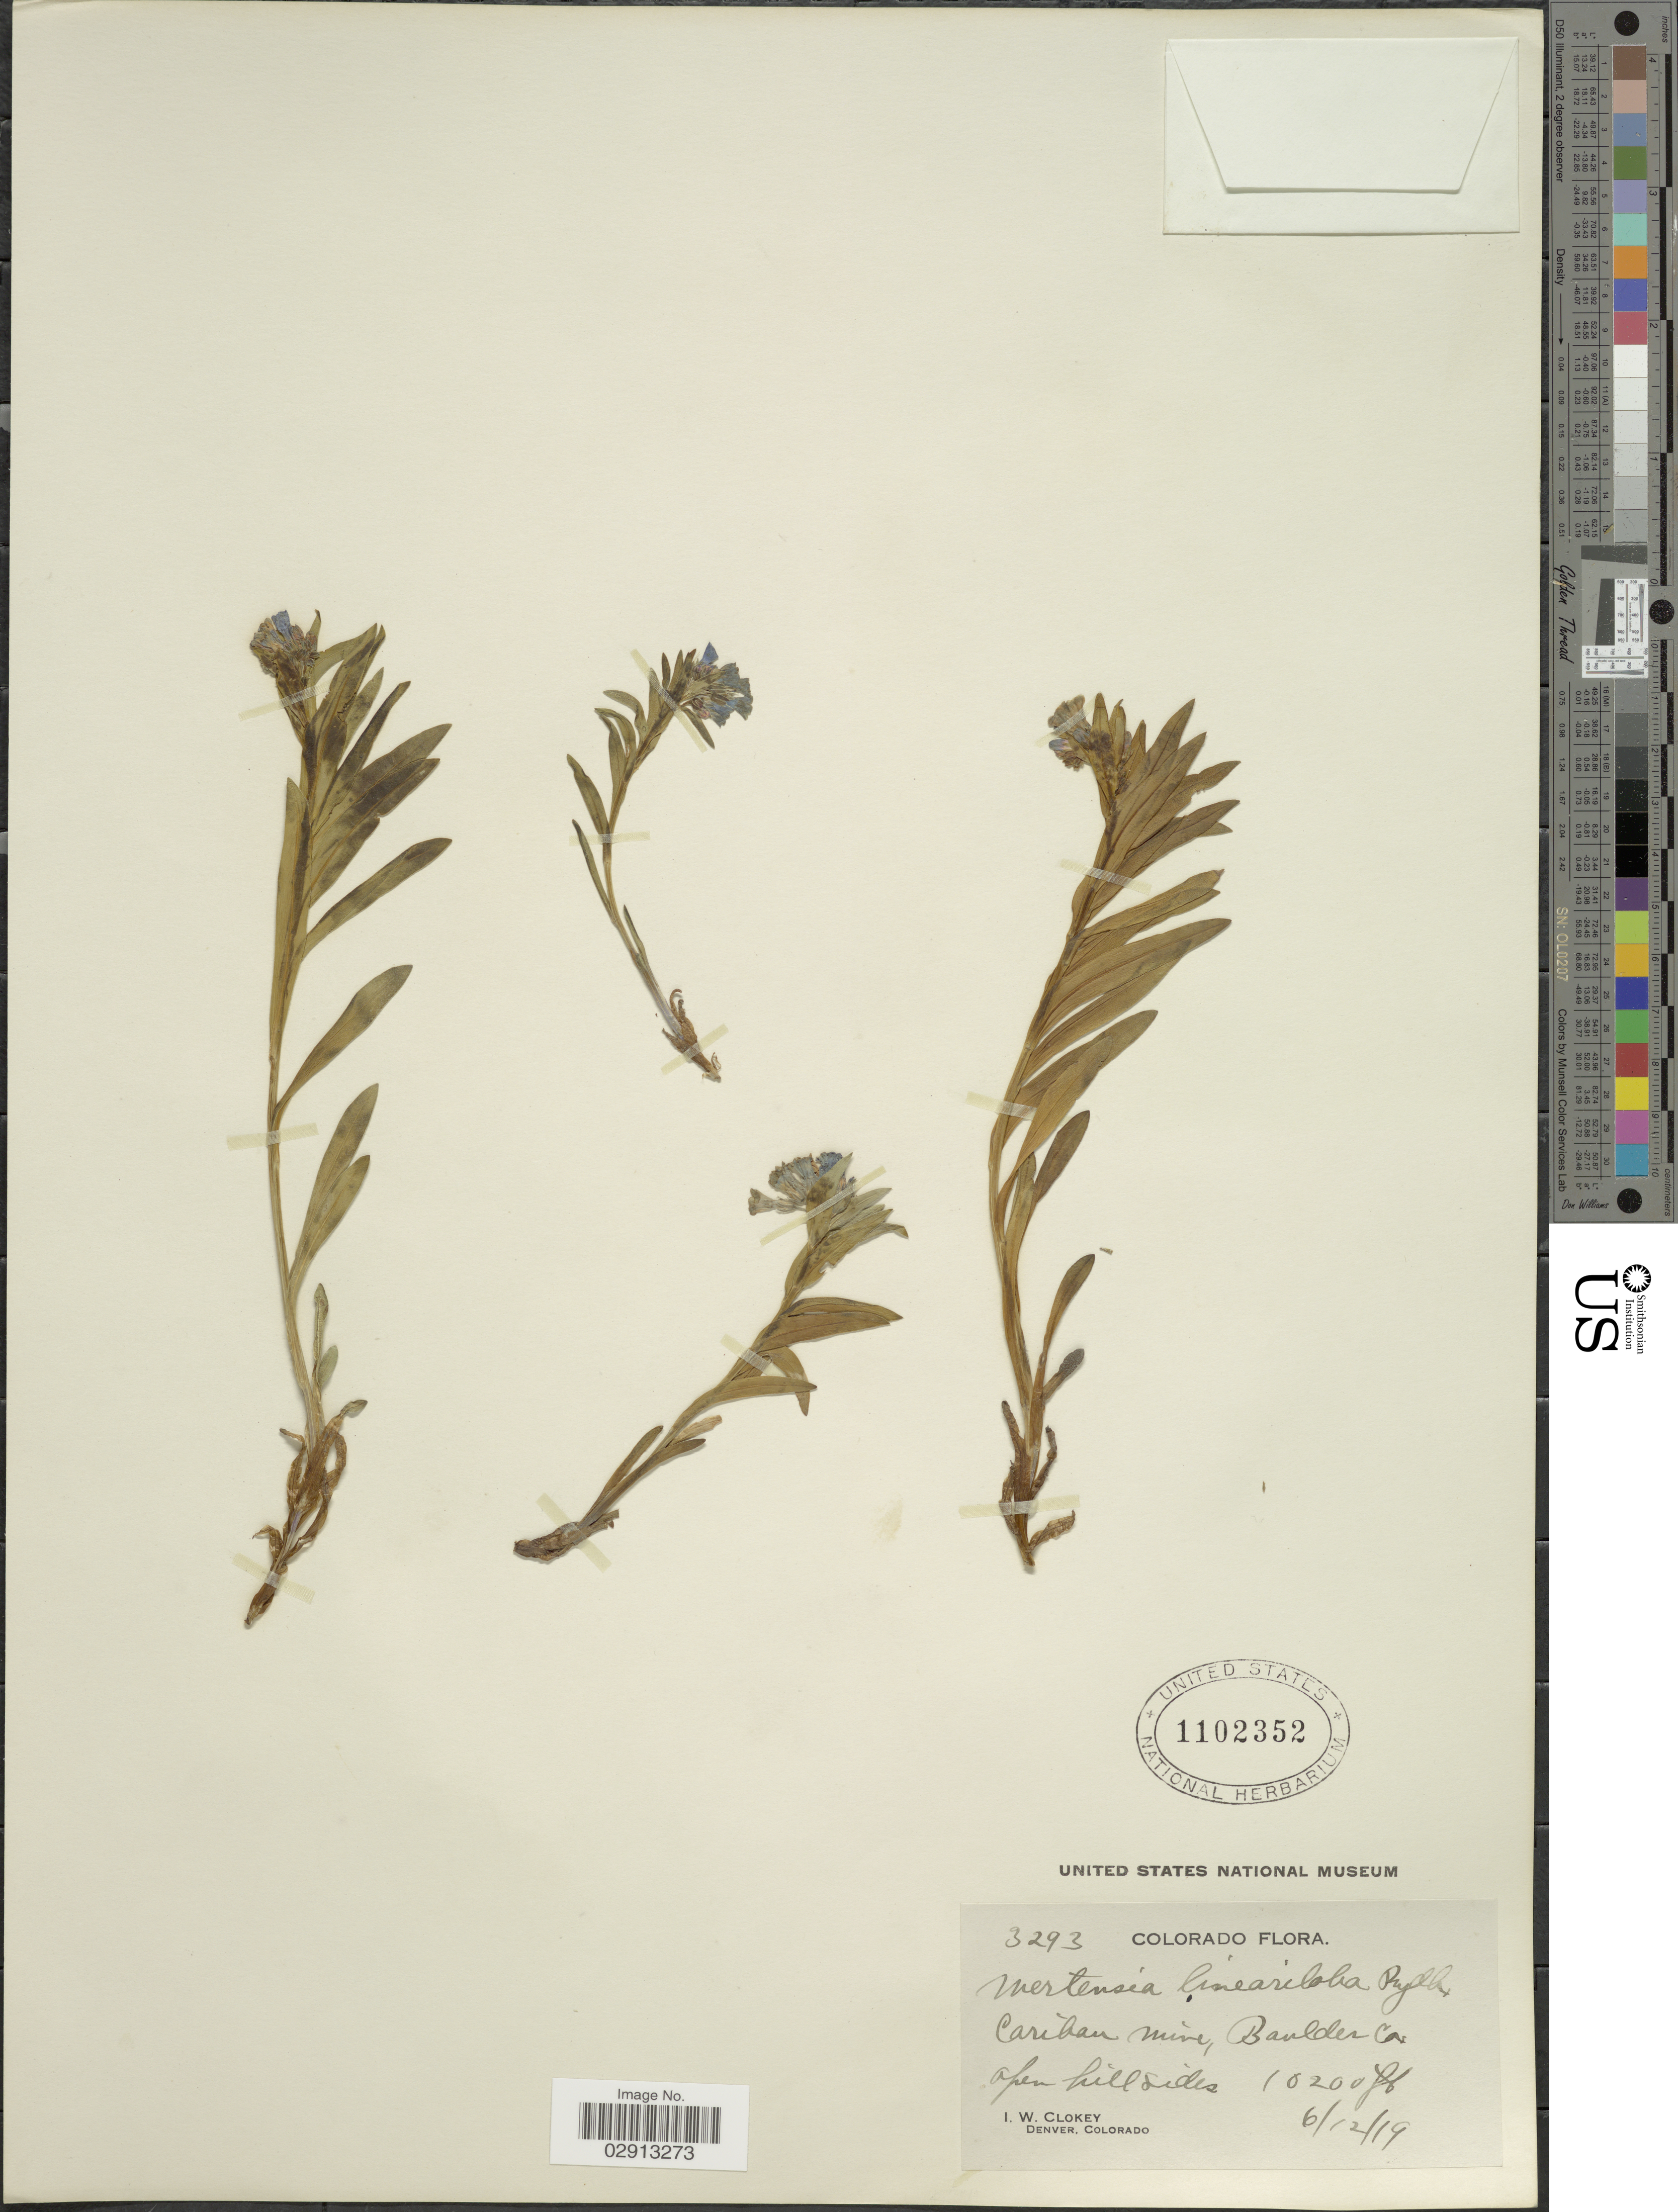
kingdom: Plantae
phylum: Tracheophyta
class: Magnoliopsida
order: Boraginales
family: Boraginaceae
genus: Mertensia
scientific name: Mertensia viridis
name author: (A. Nelson) A. Nelson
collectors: I. W. Clokey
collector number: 3293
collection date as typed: Transcribed d/m/y: 12/6/19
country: United States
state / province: Colorado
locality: Caribou Mine, Boulder Co. Open hill sides.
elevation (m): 3109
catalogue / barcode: US 1102352